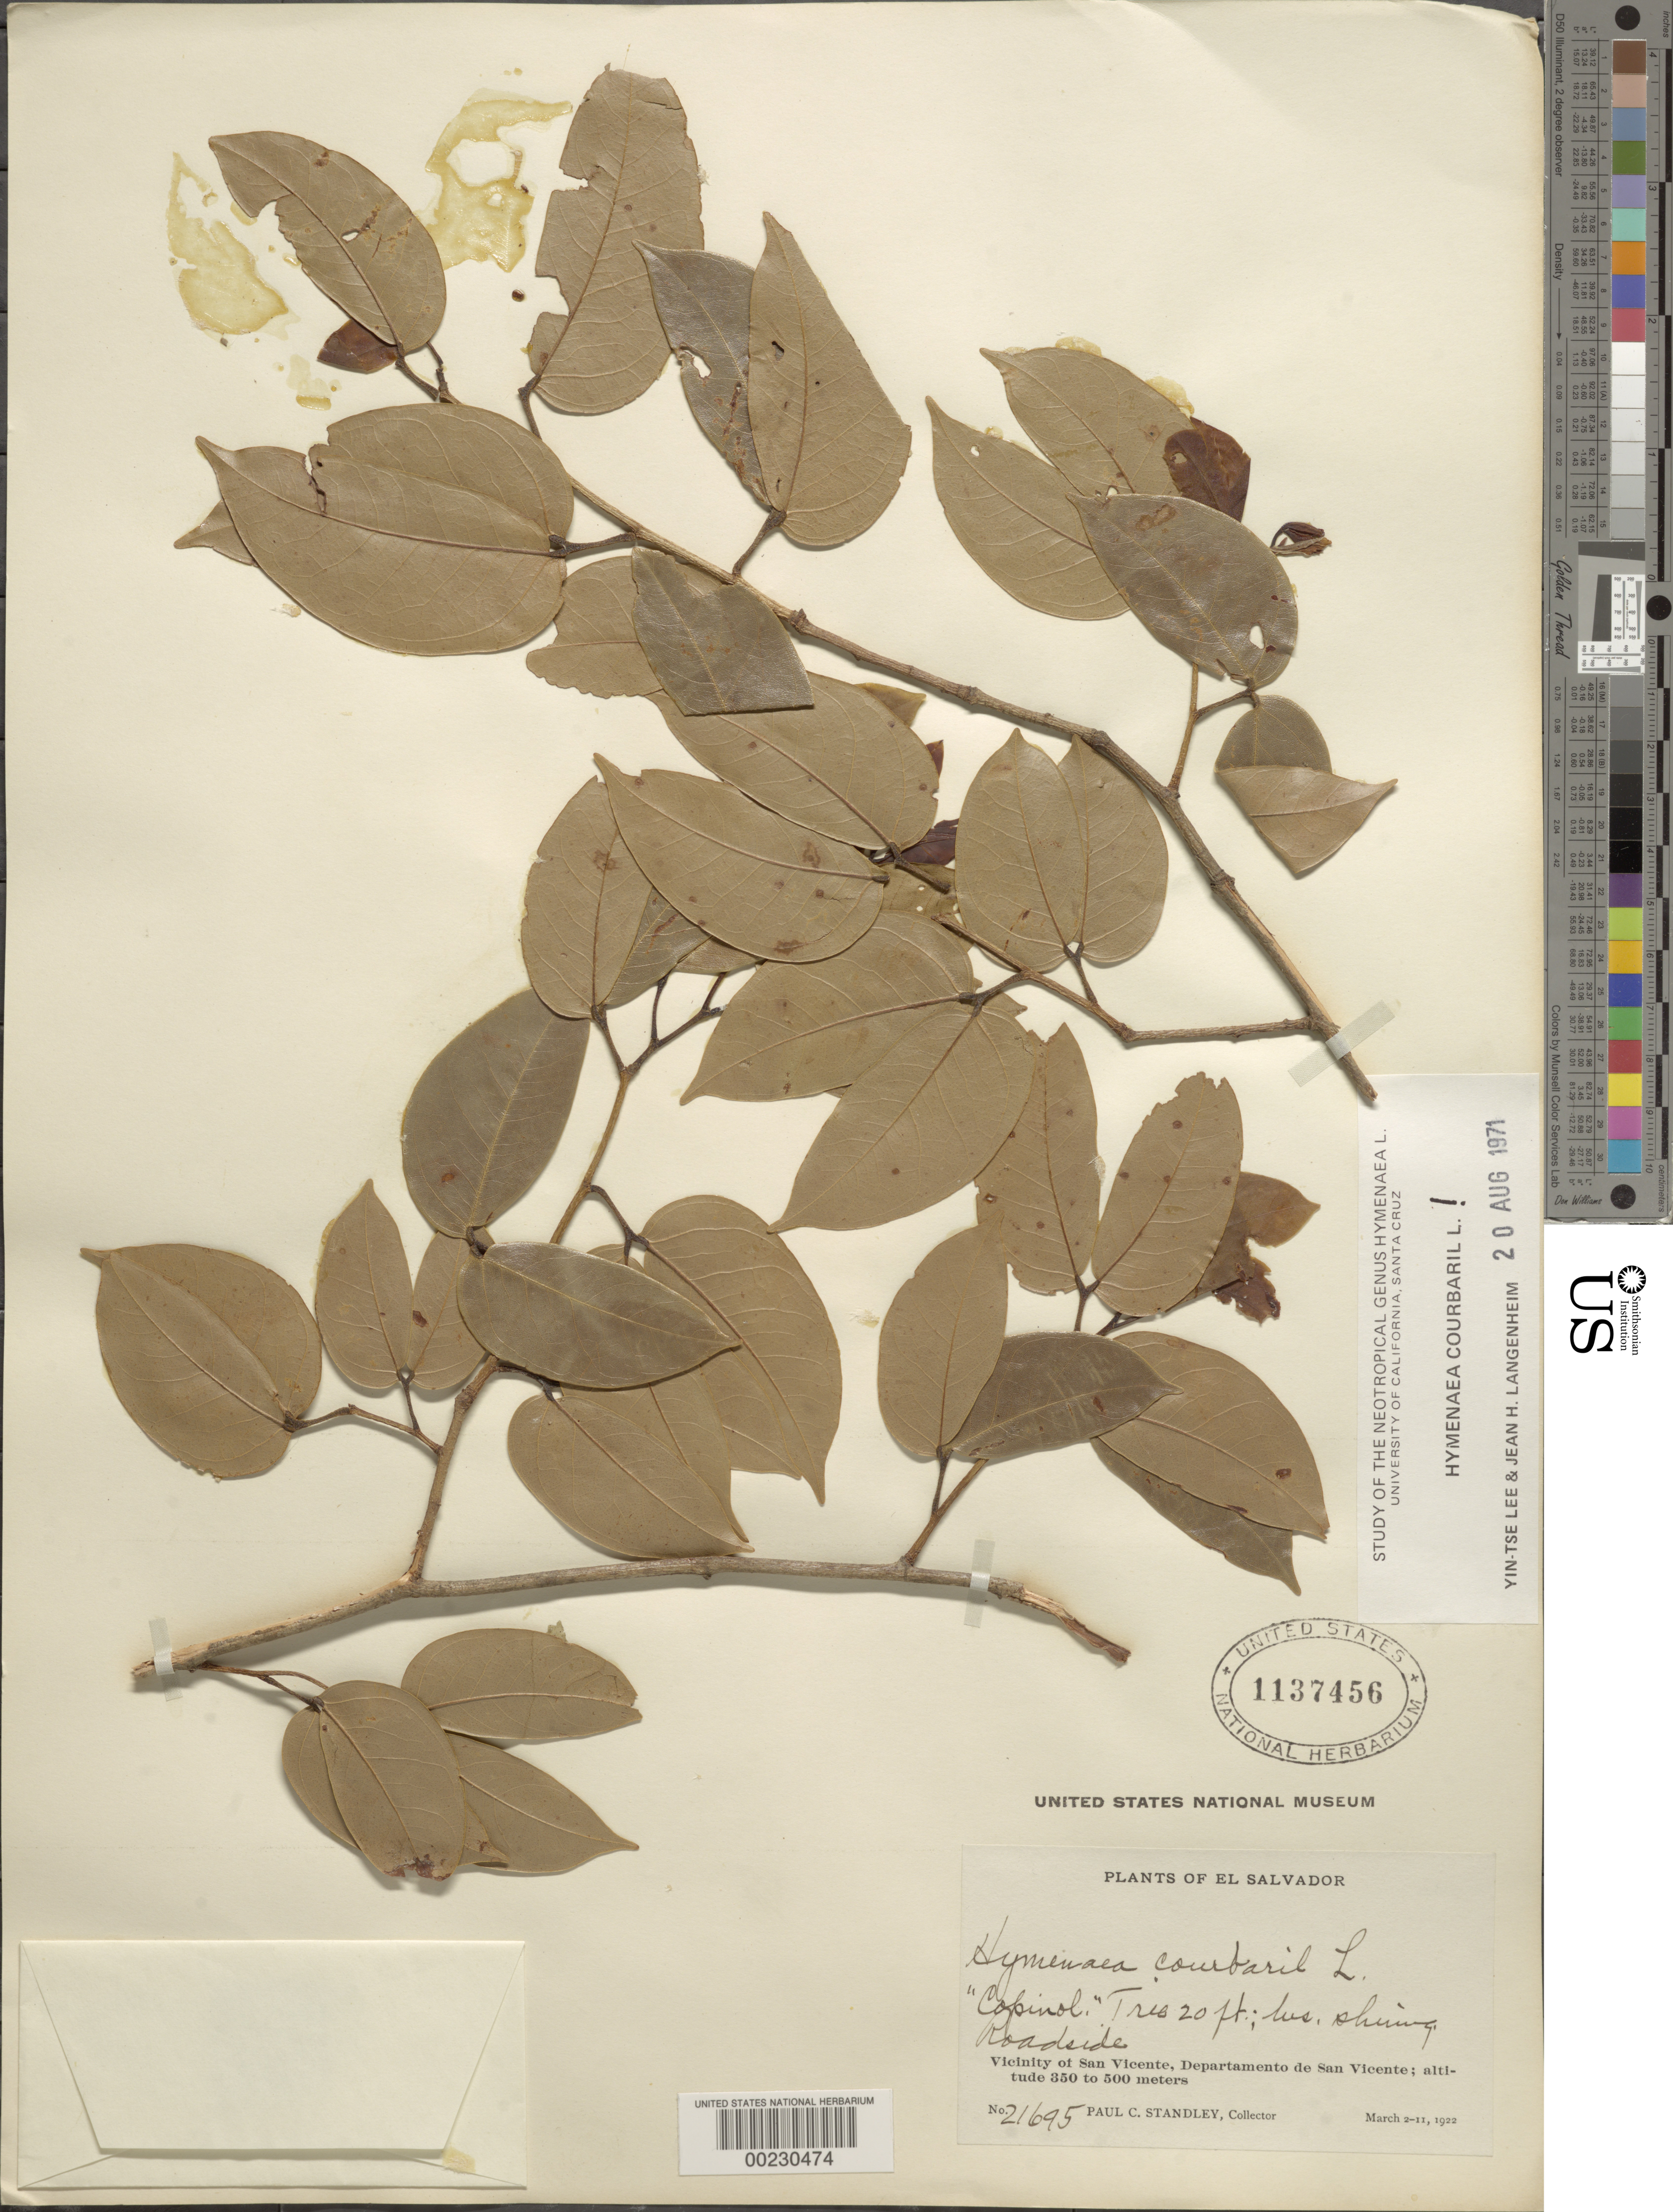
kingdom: Plantae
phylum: Tracheophyta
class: Magnoliopsida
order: Fabales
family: Fabaceae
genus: Hymenaea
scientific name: Hymenaea courbaril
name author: L.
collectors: P. C. Standley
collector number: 21695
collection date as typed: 02 Mar 1922 to 11 Mar 1922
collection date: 1922-03-02/1922-03-11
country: El Salvador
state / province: San Vincente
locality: Vicinity of san vicente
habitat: Roadside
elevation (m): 350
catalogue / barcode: US 1137456